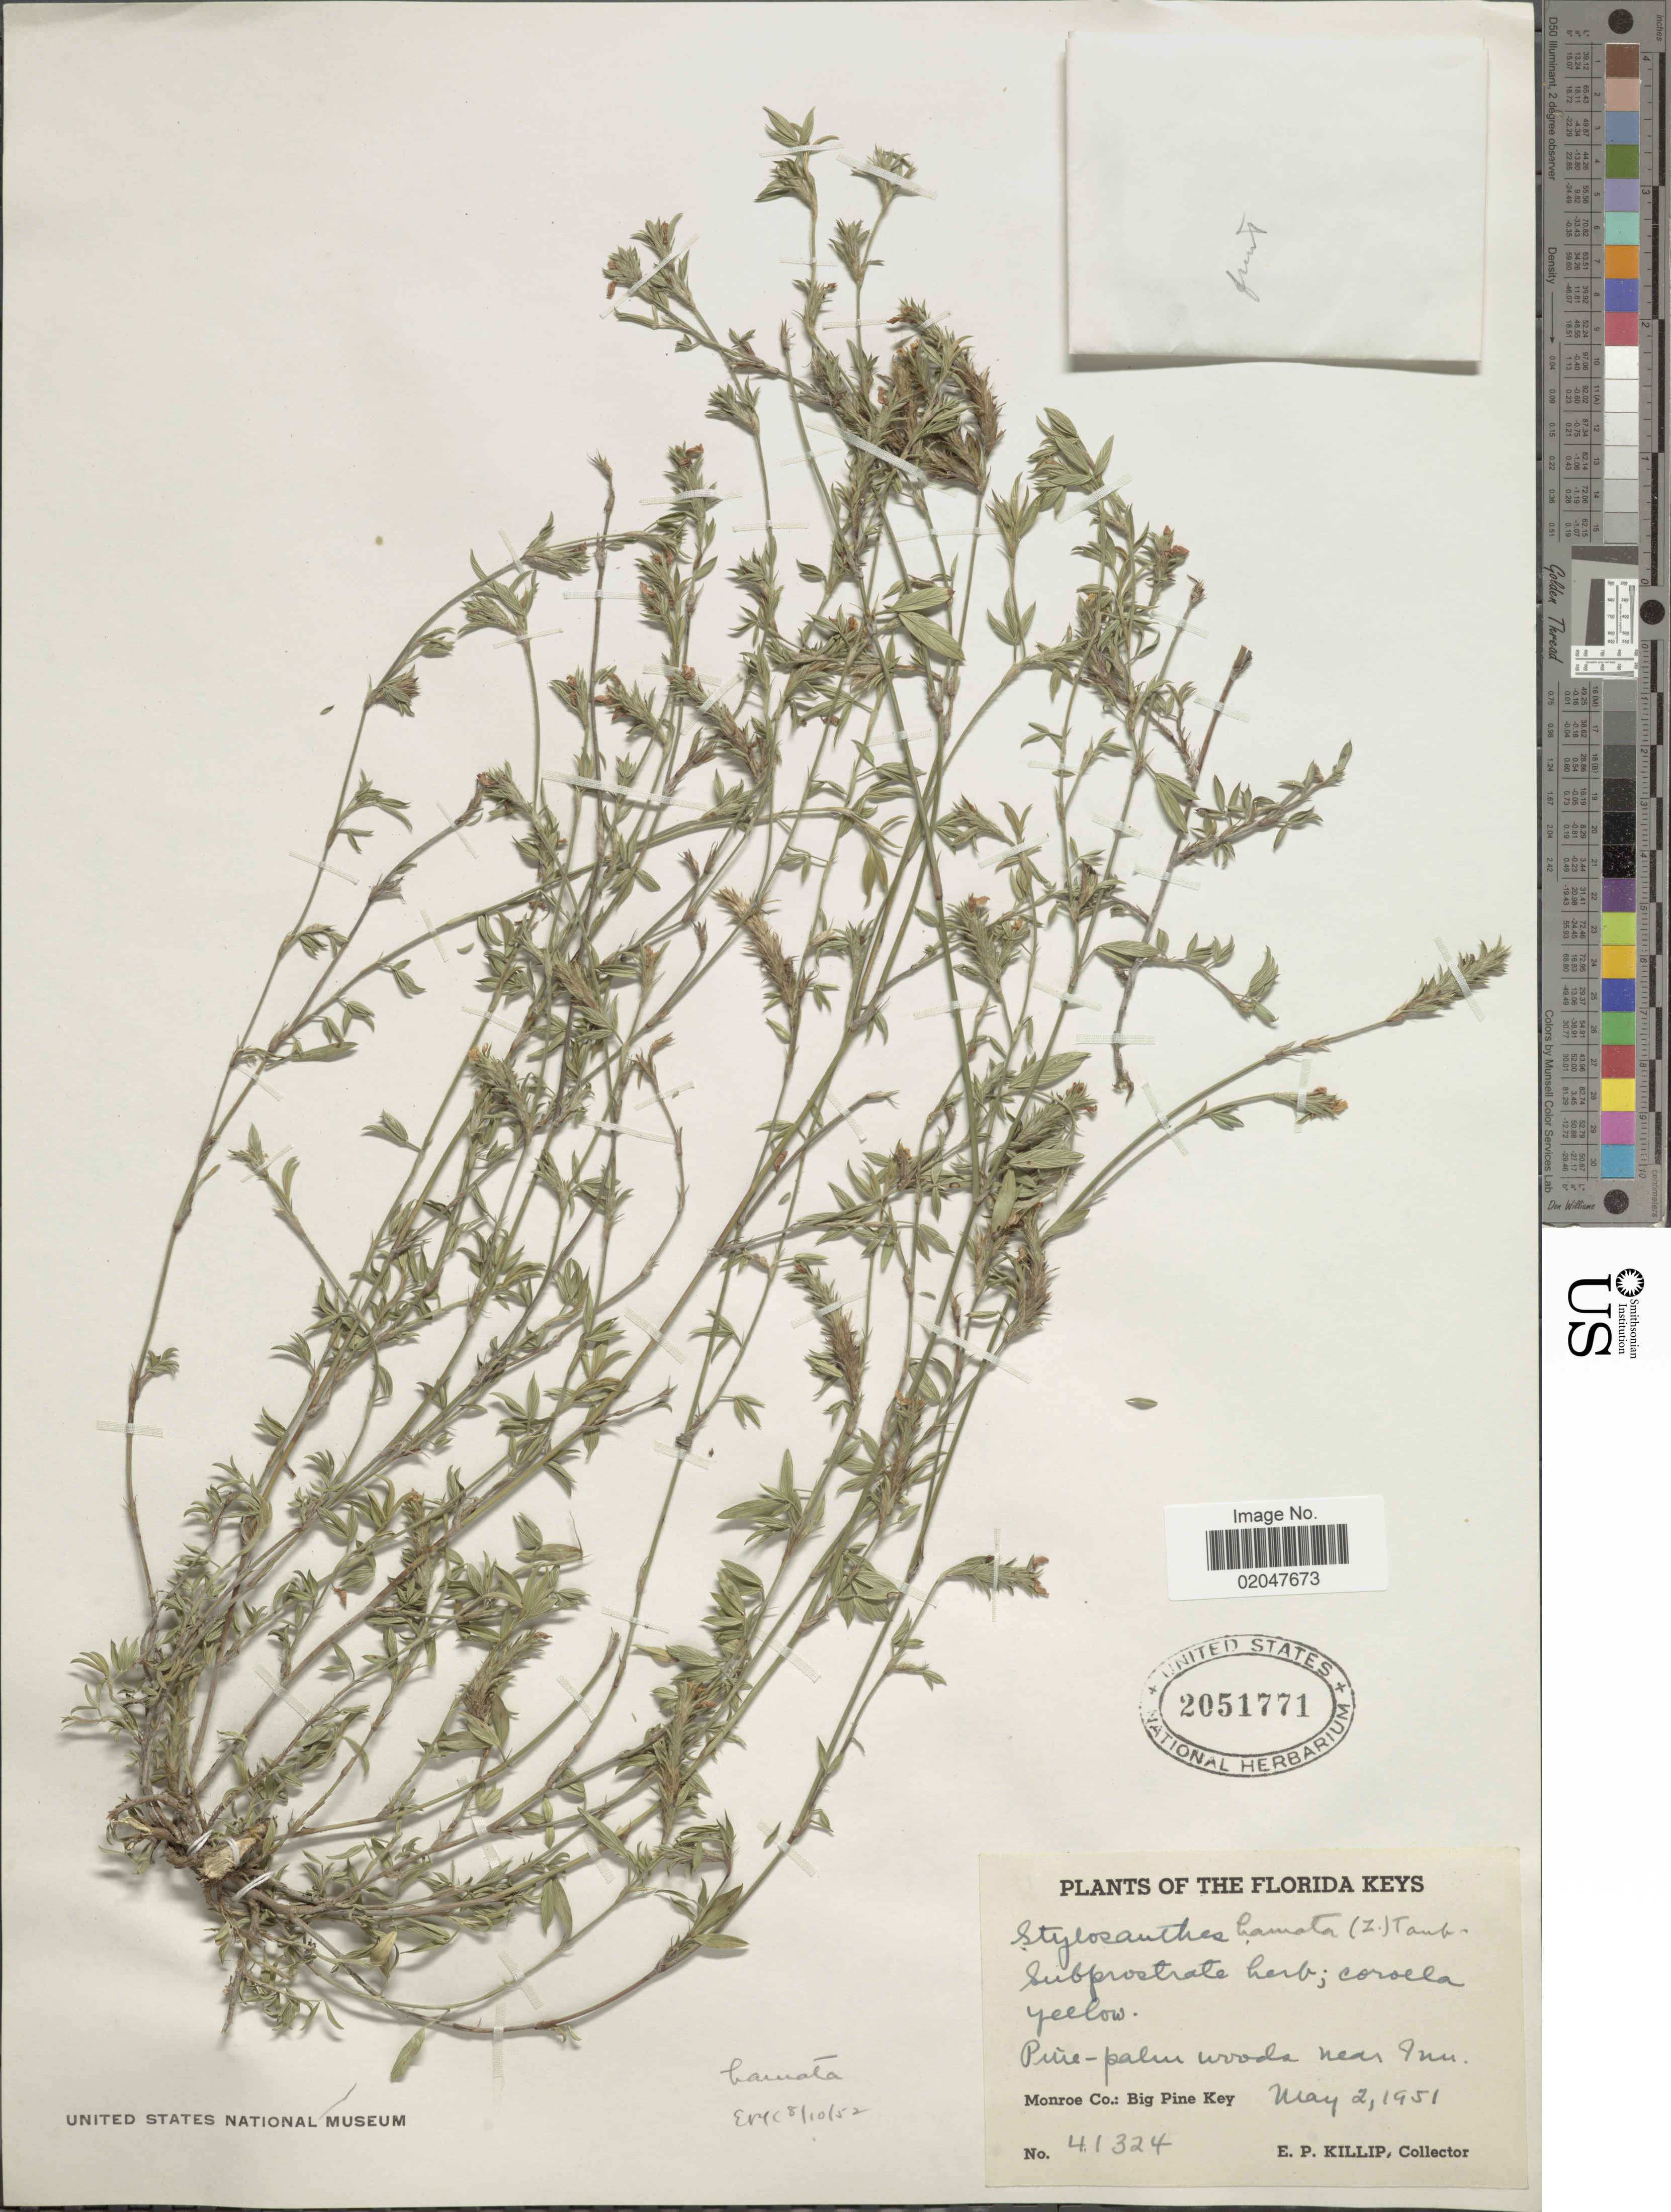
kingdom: Plantae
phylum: Tracheophyta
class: Magnoliopsida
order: Fabales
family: Fabaceae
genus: Stylosanthes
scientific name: Stylosanthes hamata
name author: (L.) Taub.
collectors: E. P. Killip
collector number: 41324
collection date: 1951-05-02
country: United States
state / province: Florida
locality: Florida Keys, near Inn, Monroe Co., Big Pine Key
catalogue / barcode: US 2051771